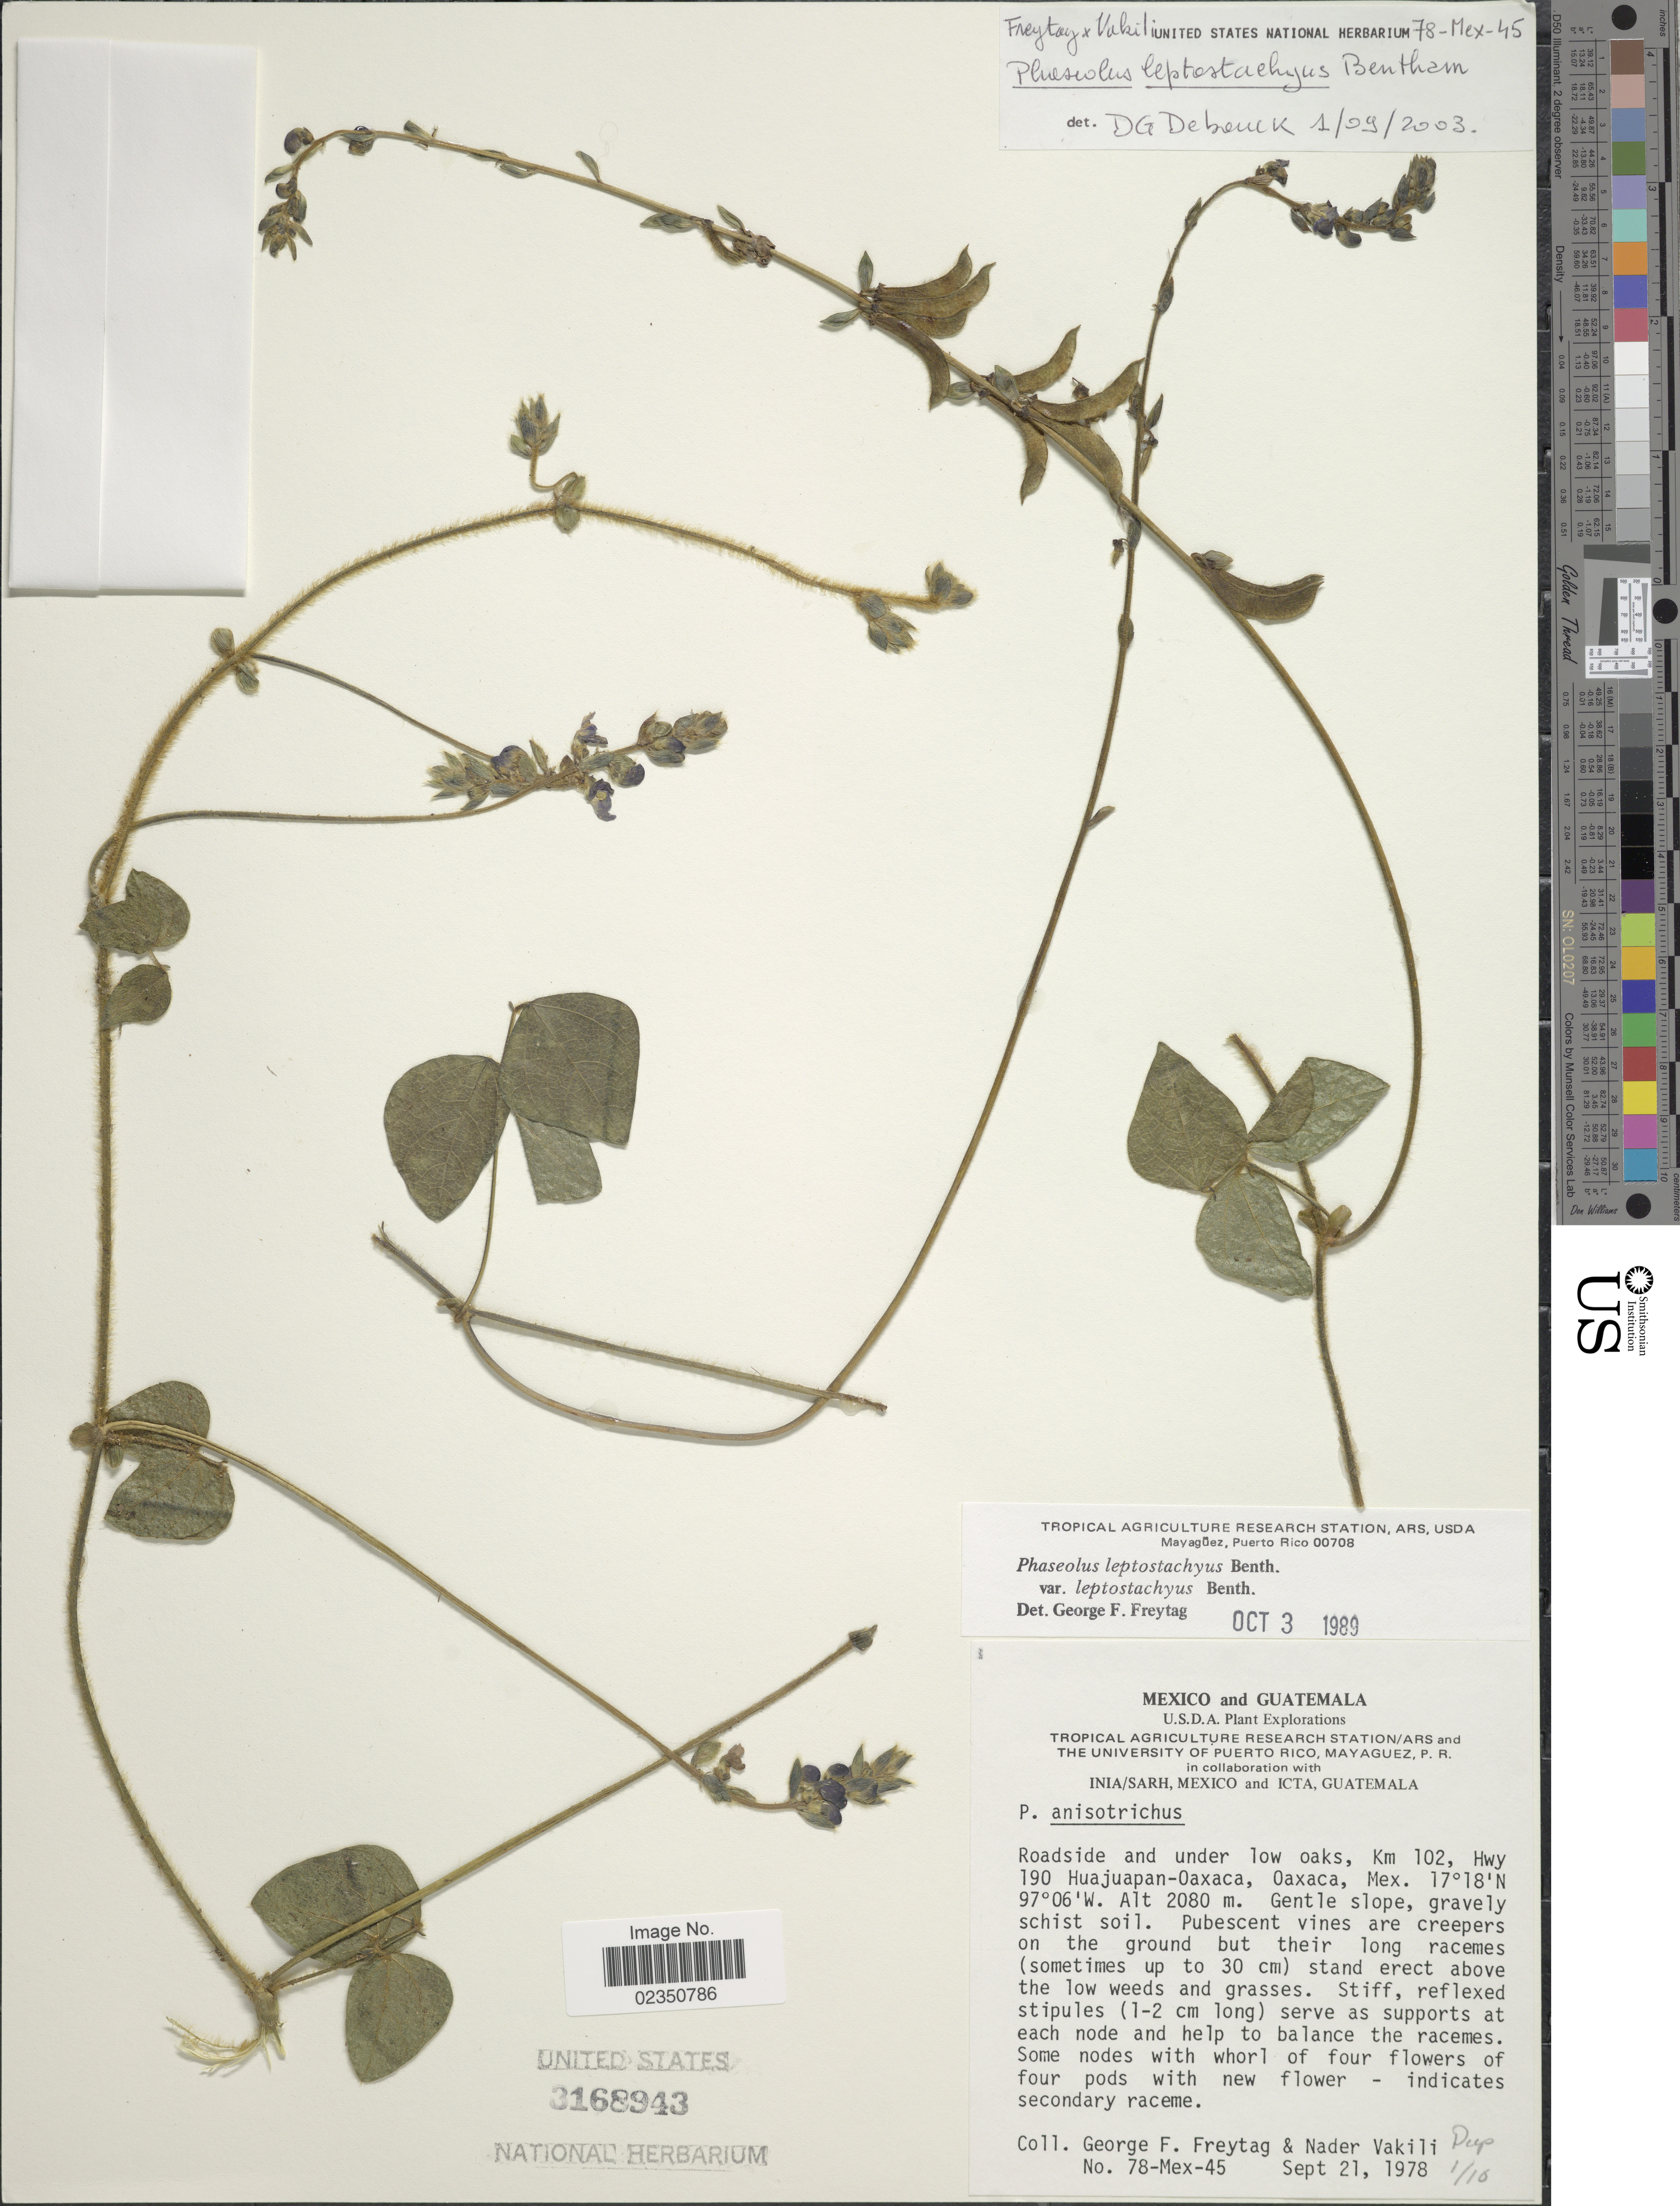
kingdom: Plantae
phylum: Tracheophyta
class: Magnoliopsida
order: Fabales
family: Fabaceae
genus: Phaseolus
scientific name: Phaseolus leptostachyus var. leptostachyus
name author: Benth.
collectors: G. F. Freytag & N. Vakili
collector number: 78-Mex-45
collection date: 1978-09-21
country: Mexico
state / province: Oaxaca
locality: Roadside and under low oaks, km 102, Hwy 190 Huajuapan-Oaxaca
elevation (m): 2080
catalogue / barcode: US 3168943